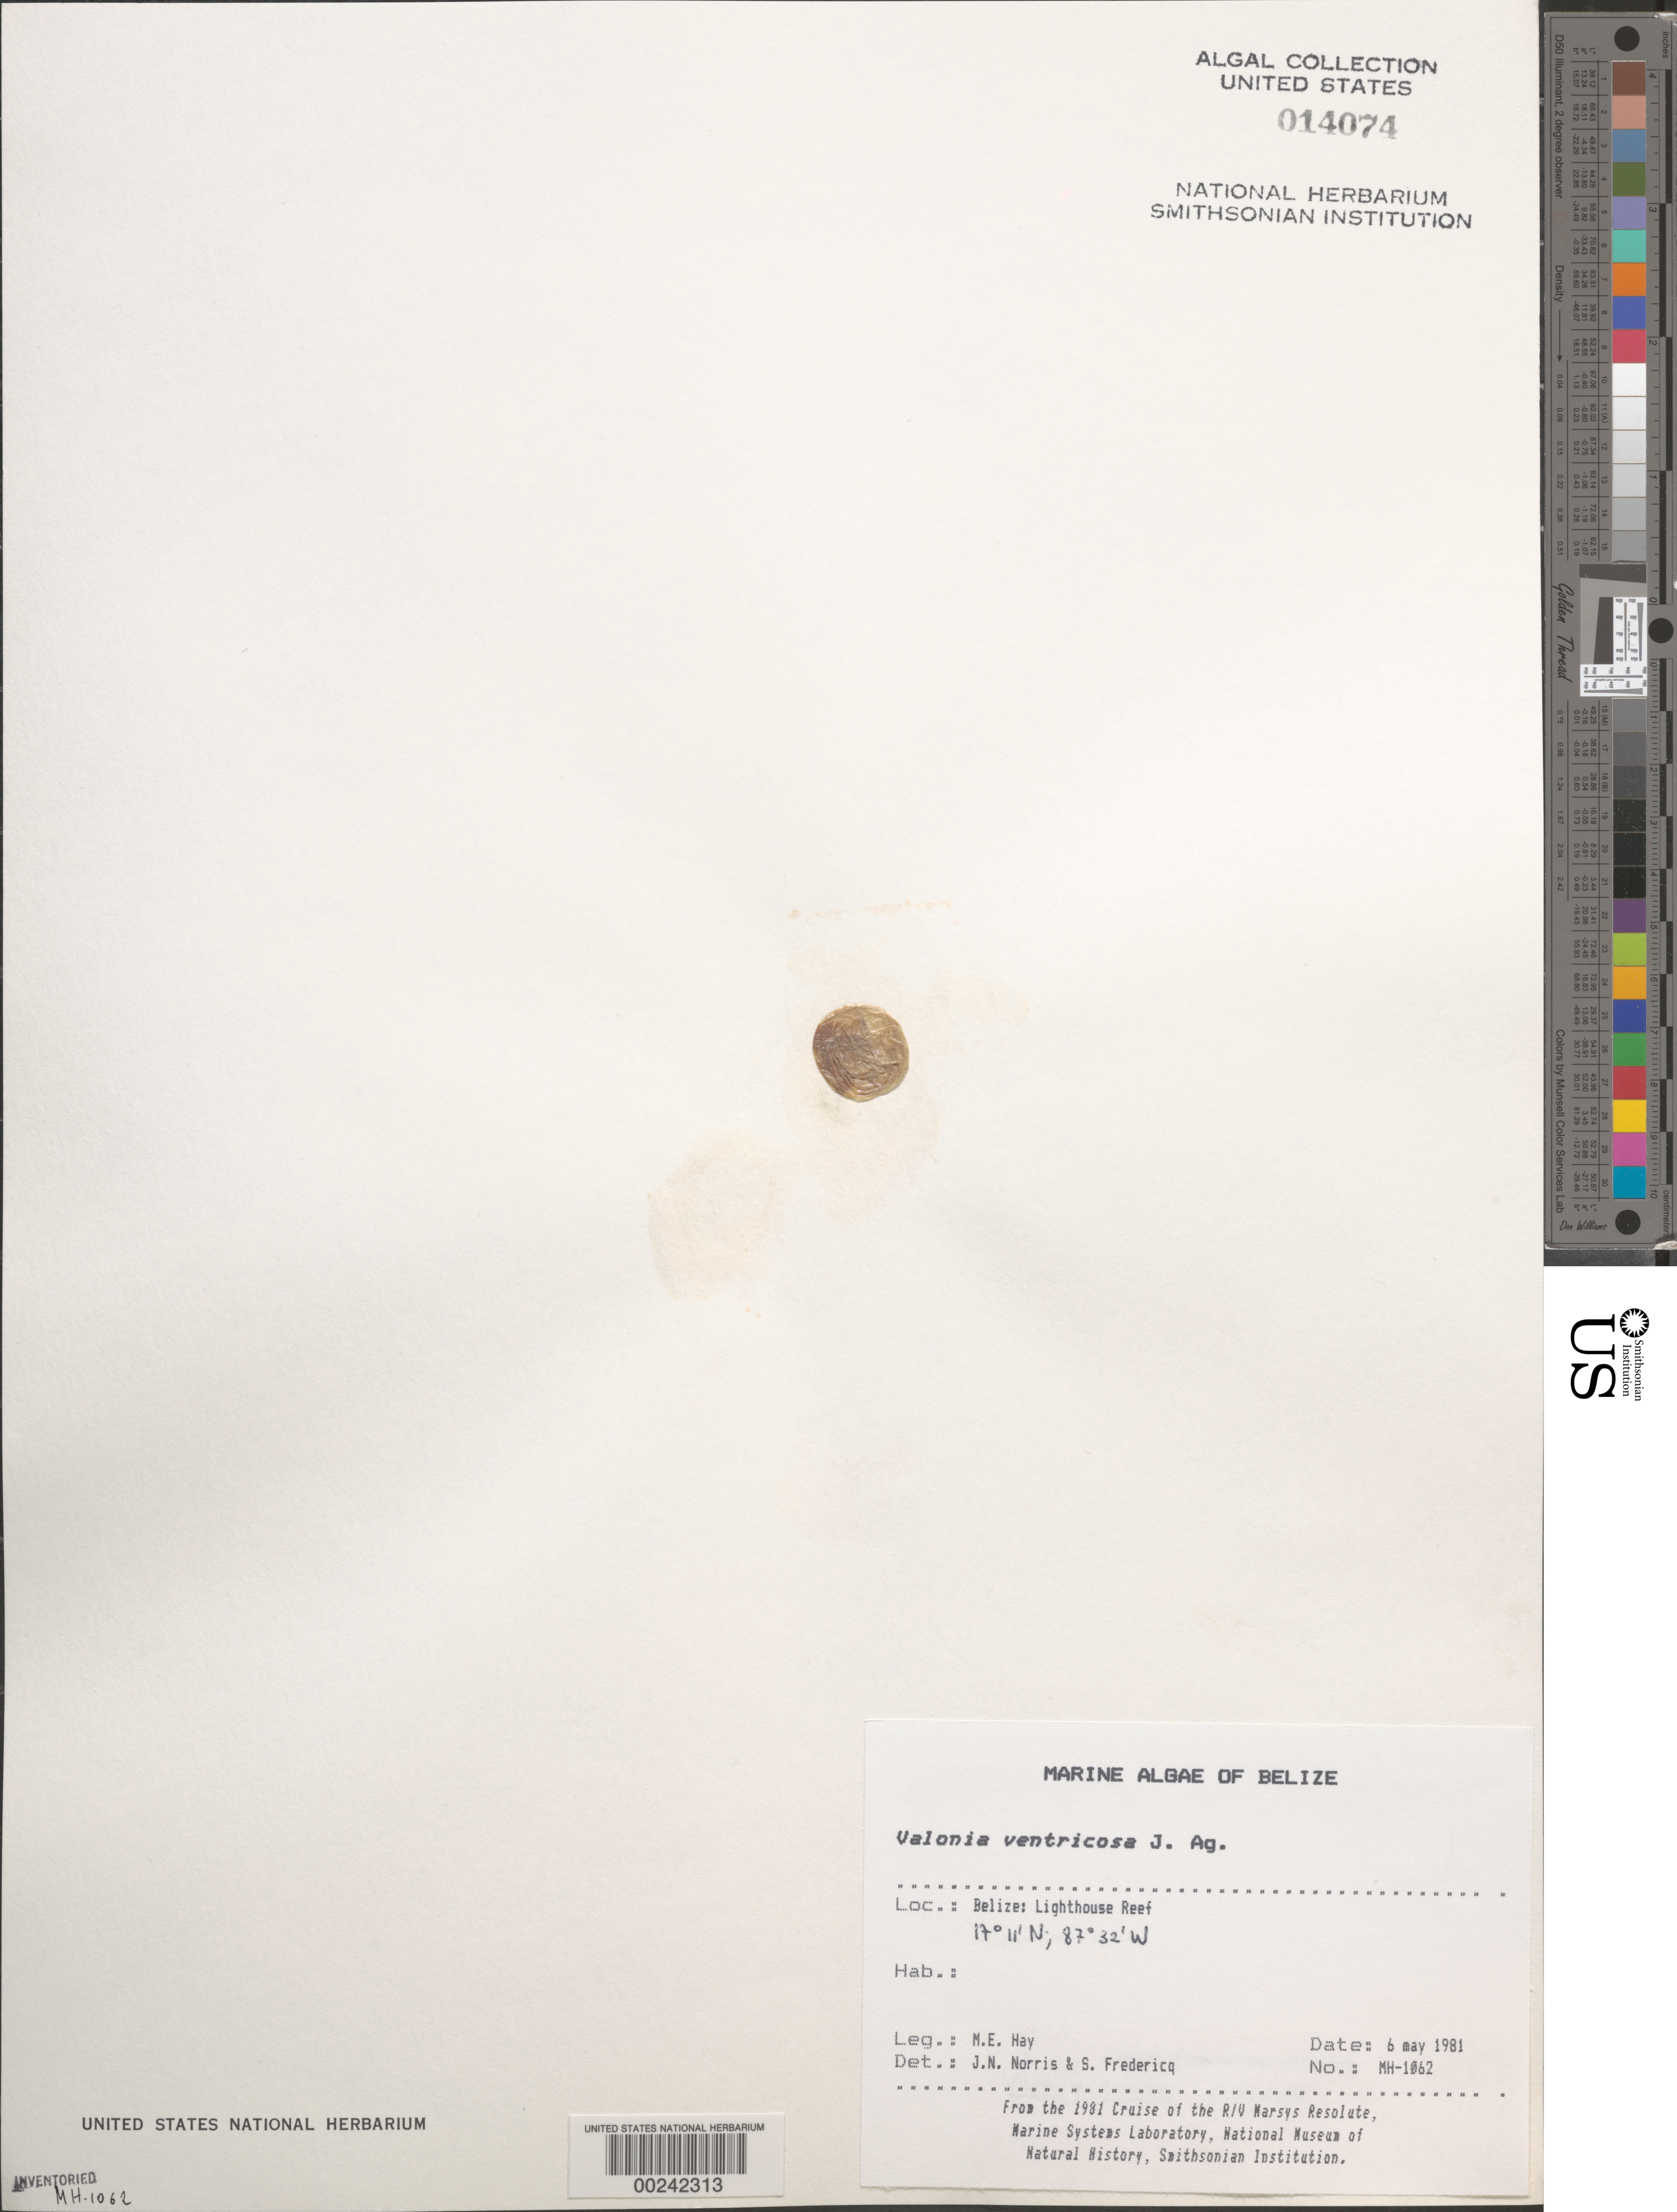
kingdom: Plantae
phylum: Chlorophyta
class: Ulvophyceae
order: Siphonocladales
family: Valoniaceae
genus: Valonia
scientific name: Valonia ventricosa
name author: J. Agardh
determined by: Norris, J. N.; Fredericq, S.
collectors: M. E. Hay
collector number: MEH-1062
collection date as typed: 06 May 1981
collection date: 1981-05-06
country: Belize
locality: Lighthouse reef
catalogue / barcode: US 14074